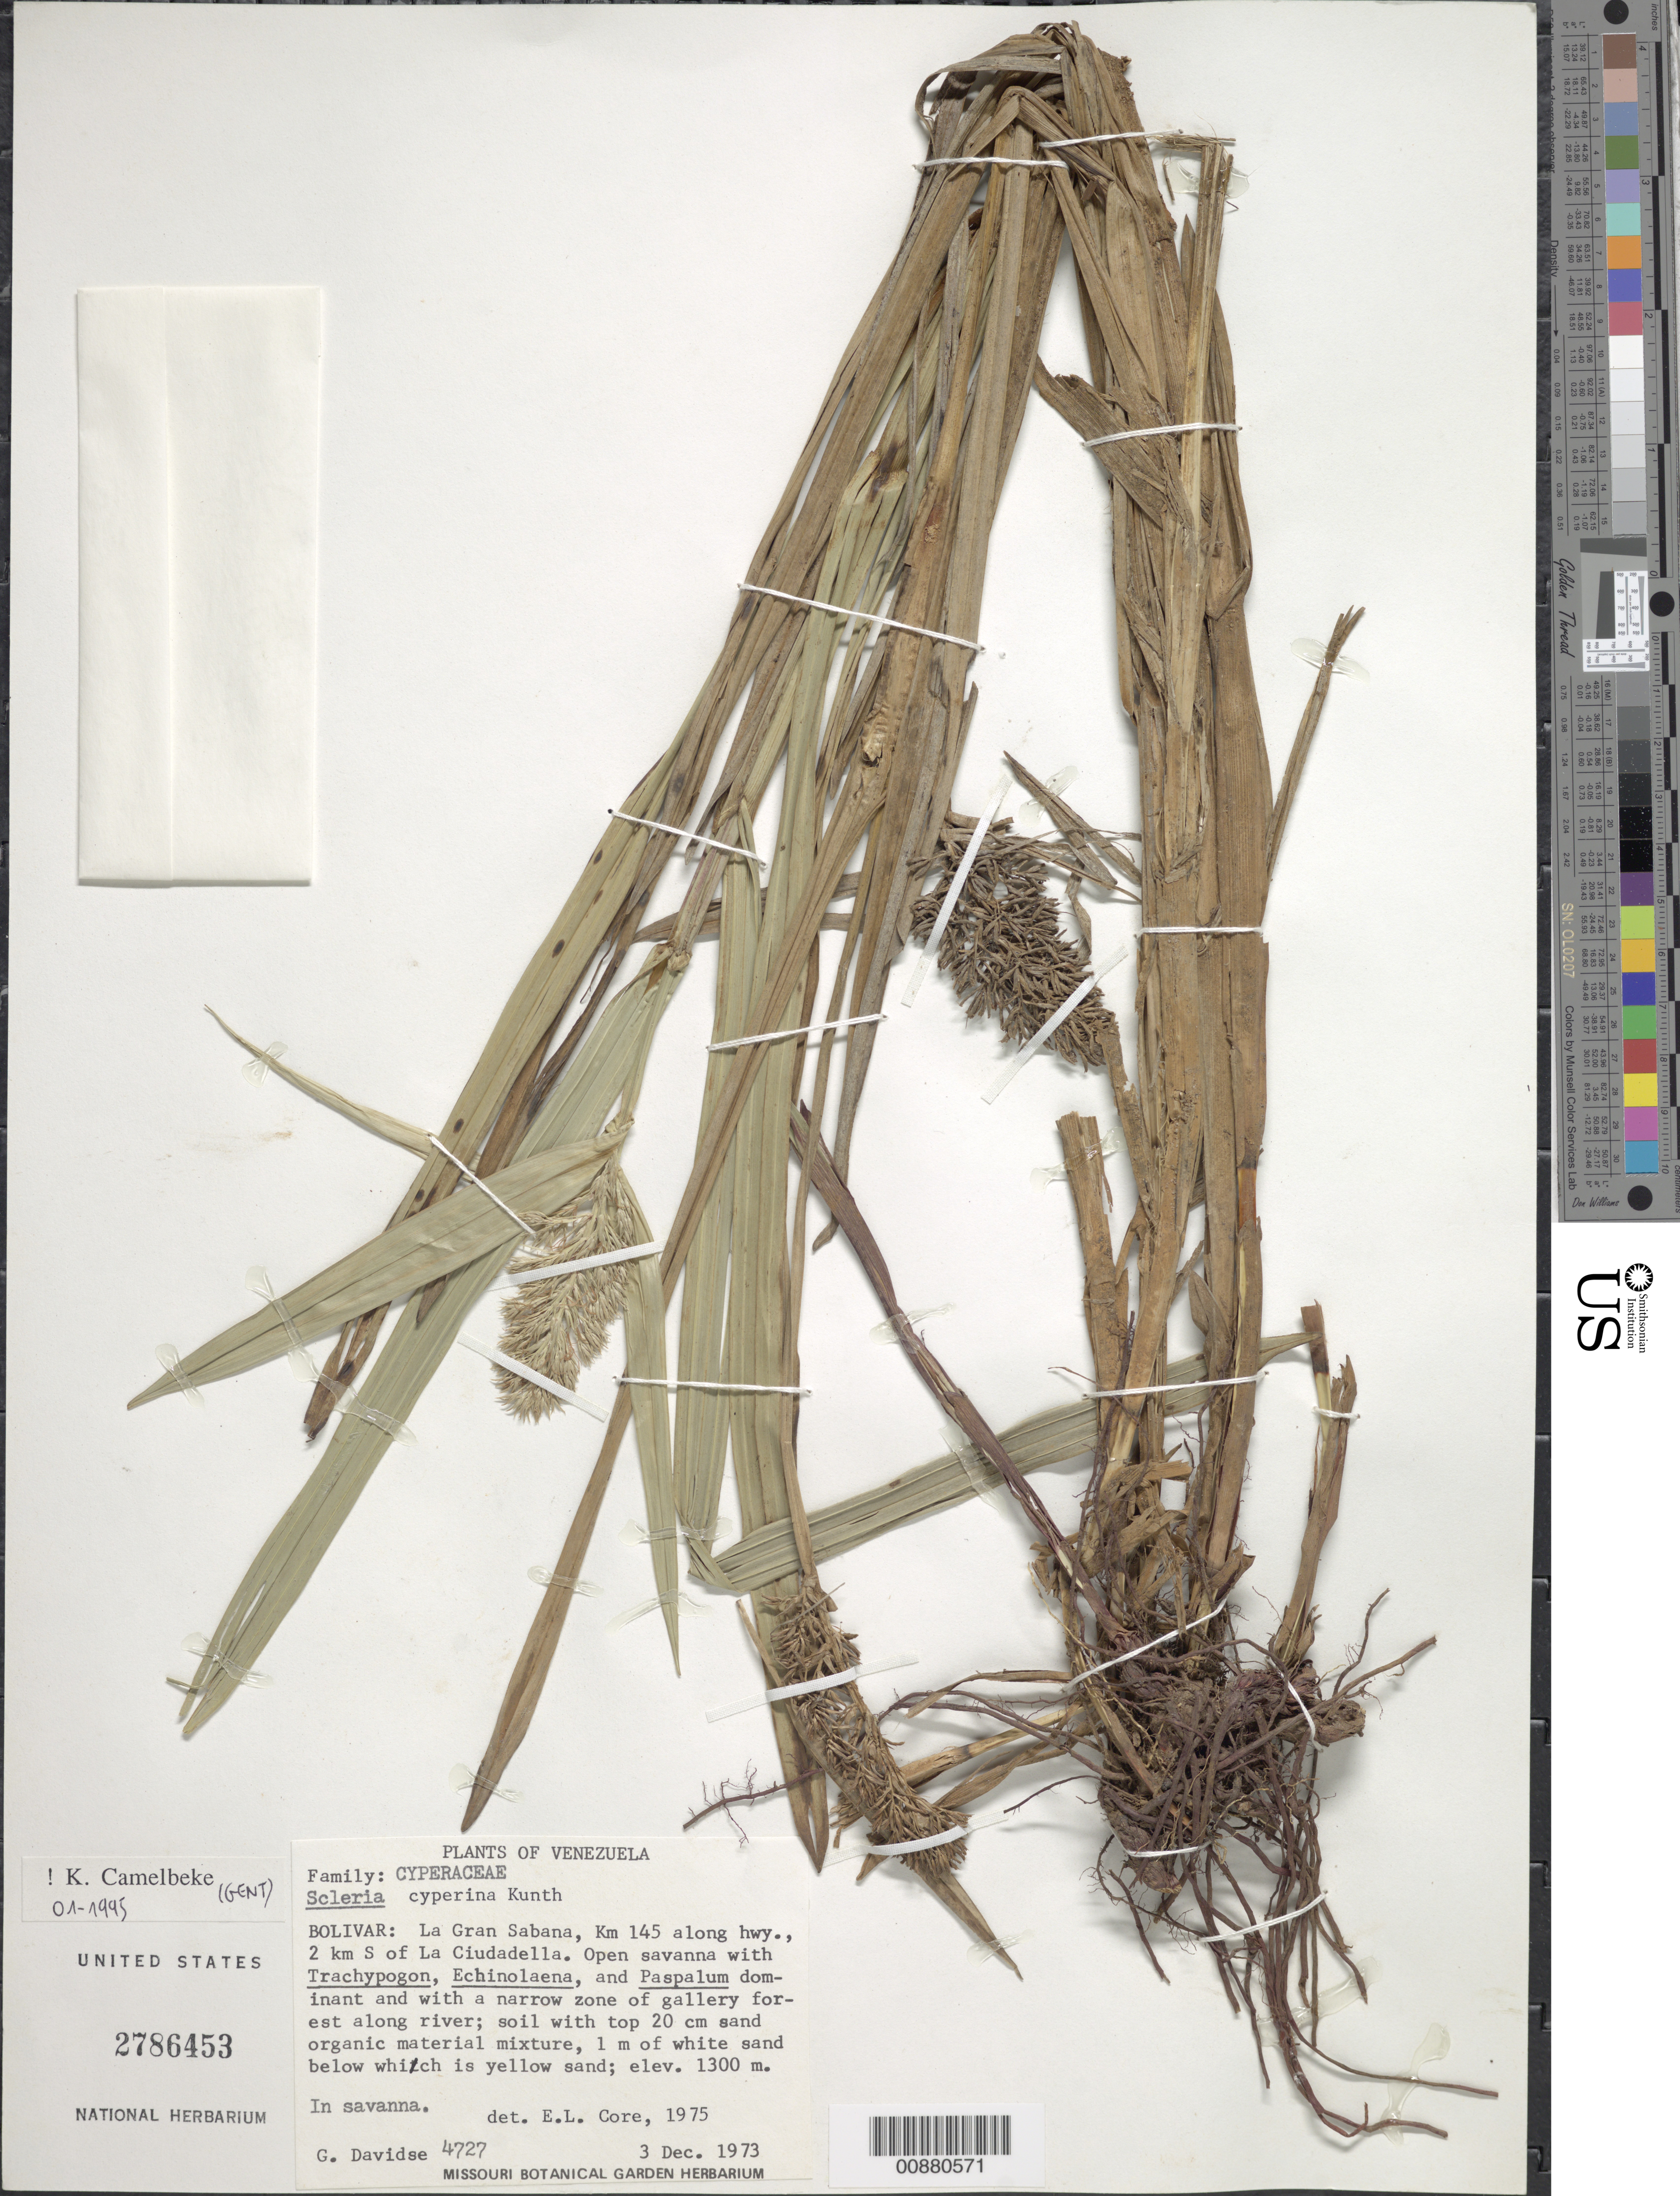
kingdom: Plantae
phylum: Tracheophyta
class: Liliopsida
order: Poales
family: Cyperaceae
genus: Scleria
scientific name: Scleria cyperina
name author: Willd. ex Kunth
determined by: Camelbeke, K.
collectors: G. Davidse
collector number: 4727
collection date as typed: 3-Dec-73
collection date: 1973-12-03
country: Venezuela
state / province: Bolívar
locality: Gran Sabana, km 145 along hwy, 2 km S of La Ciudadella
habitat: Open savanna with Trachypogon, Echinolaena, Paspalum dominant, & narrow zone of gallery forest along river; soil with top 20 cm sand and organic mat.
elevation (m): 1300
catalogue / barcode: US 2786453